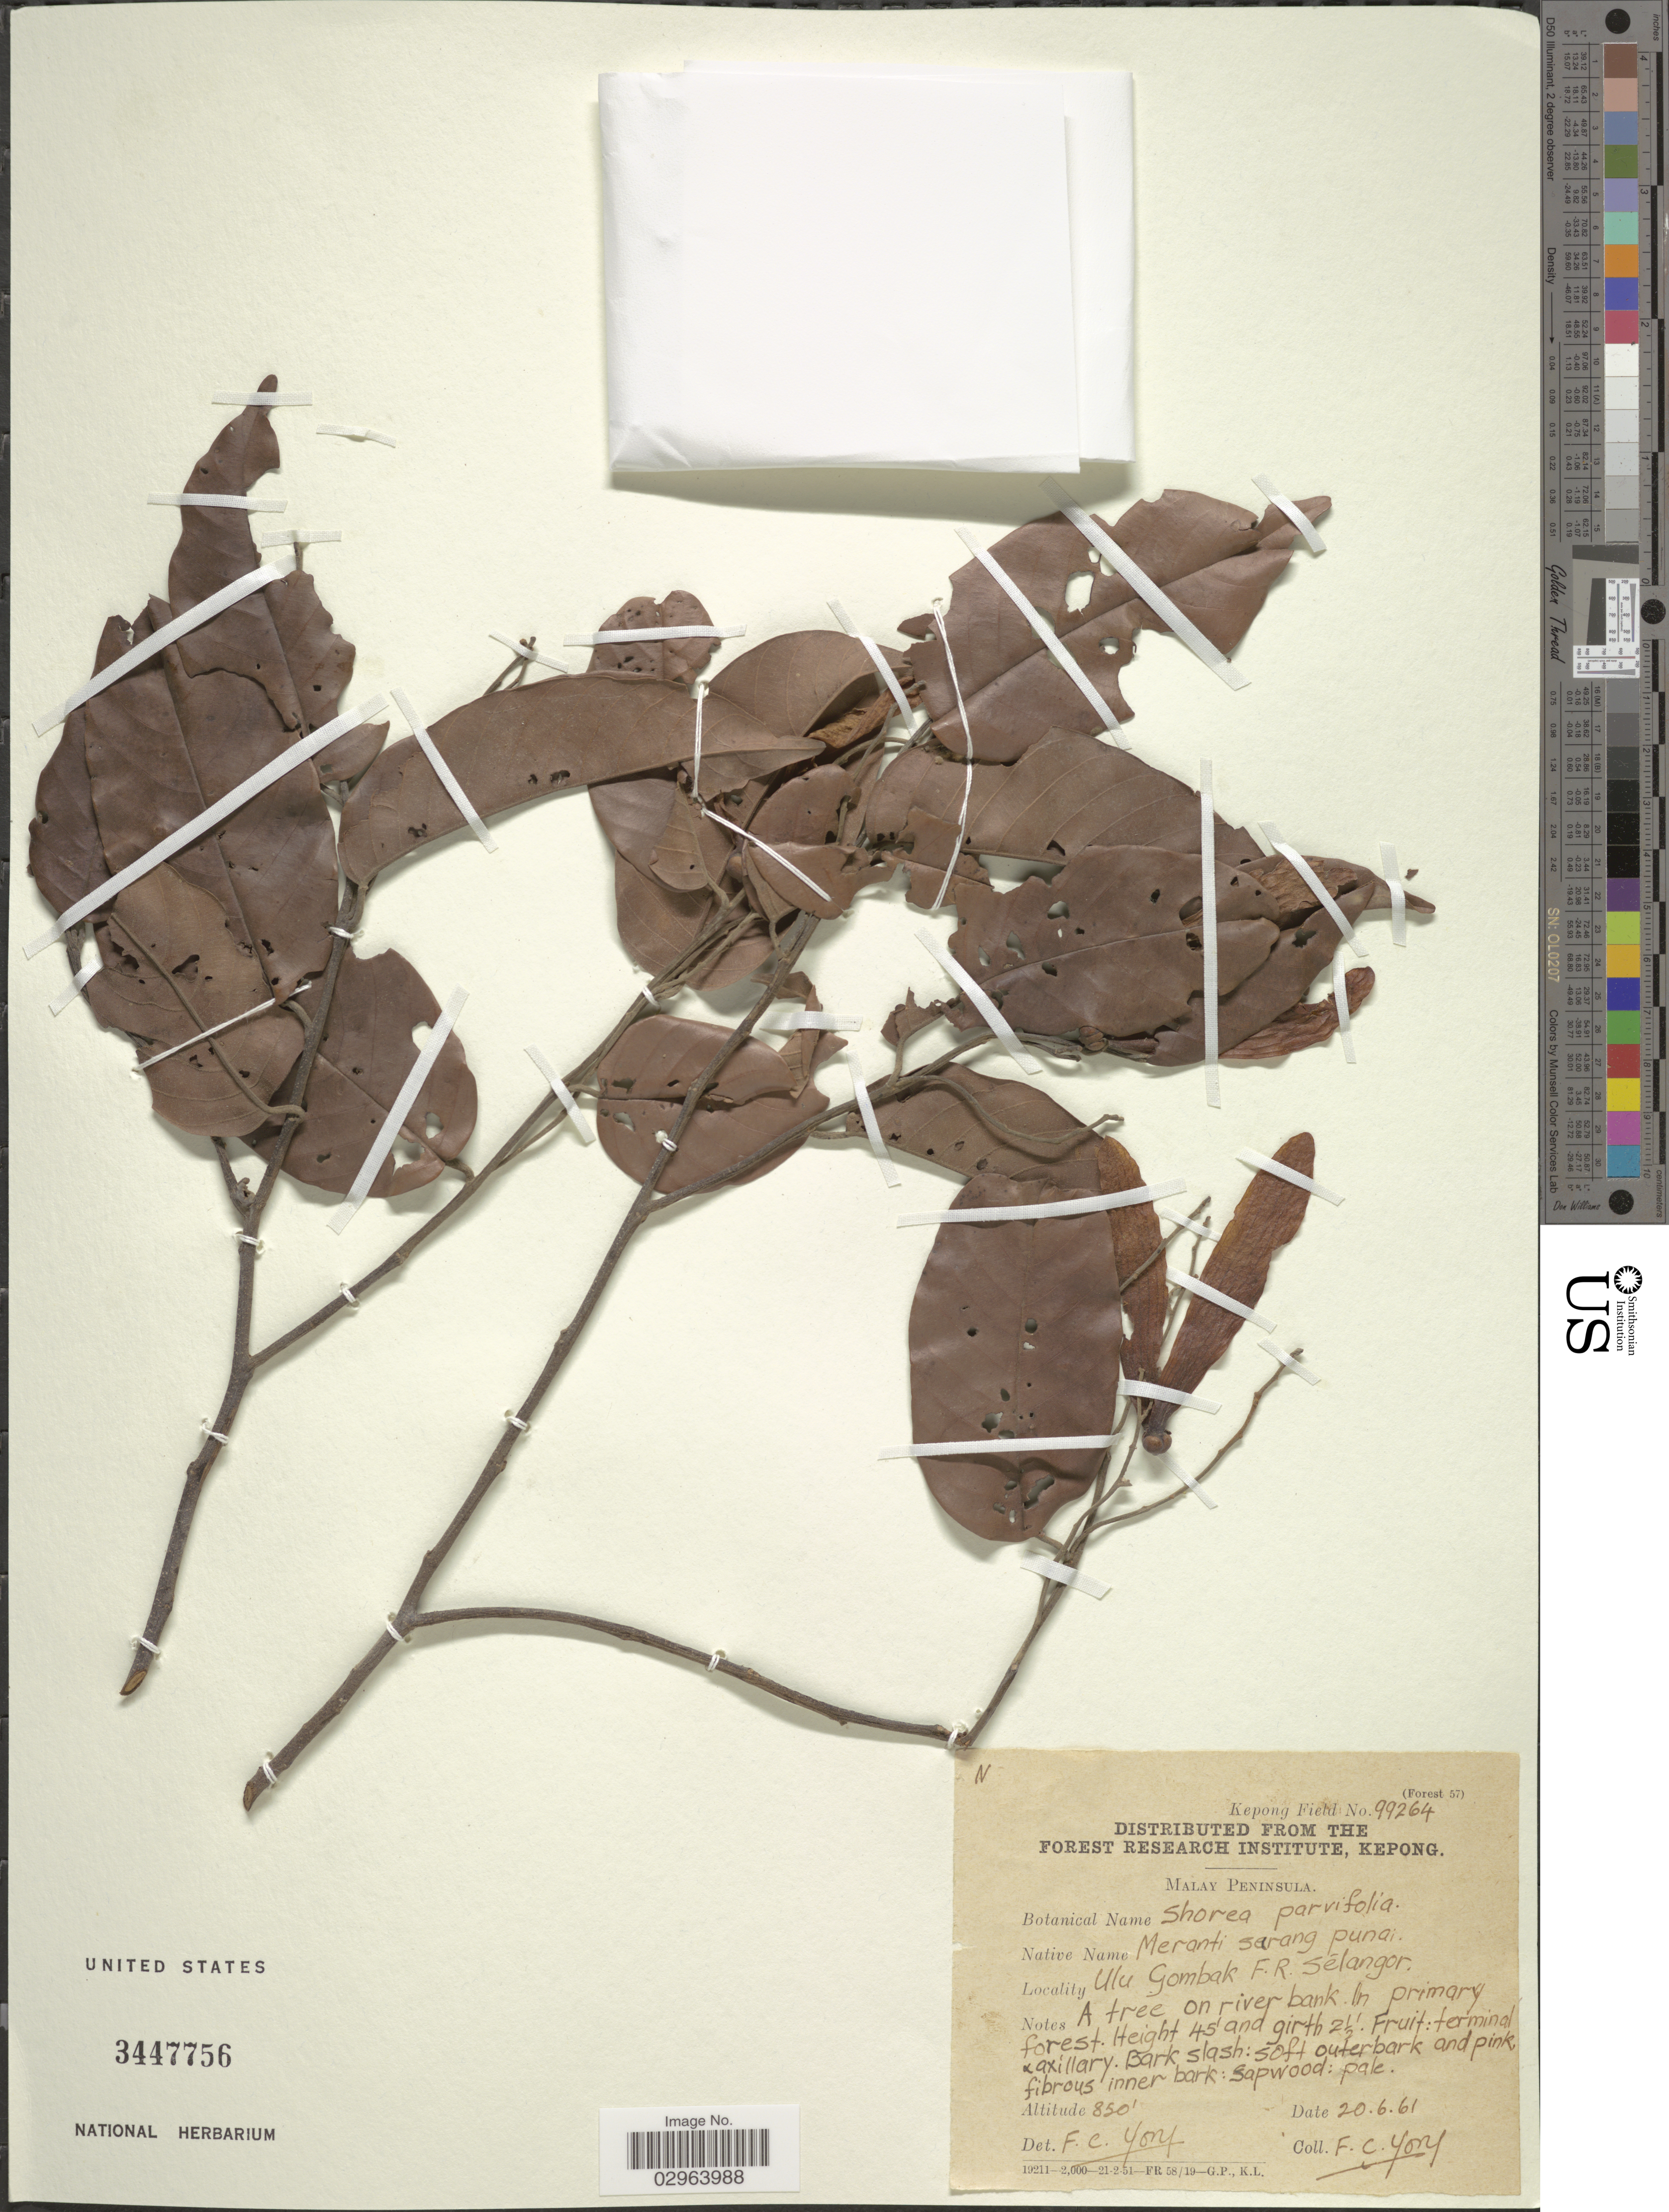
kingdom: Plantae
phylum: Tracheophyta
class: Magnoliopsida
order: Malvales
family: Dipterocarpaceae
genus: Rubroshorea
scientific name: Rubroshorea parvifolia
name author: (Dyer) P.S. Ashton & J. Heck.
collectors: F. Yong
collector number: Kepong Field 99264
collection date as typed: Transcribed d/m/y: 20/6/61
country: Malaysia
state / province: Selangor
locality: Malay Peninsula. Ulu Gombak F.R. Sélangor.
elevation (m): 259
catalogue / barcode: US 3447756